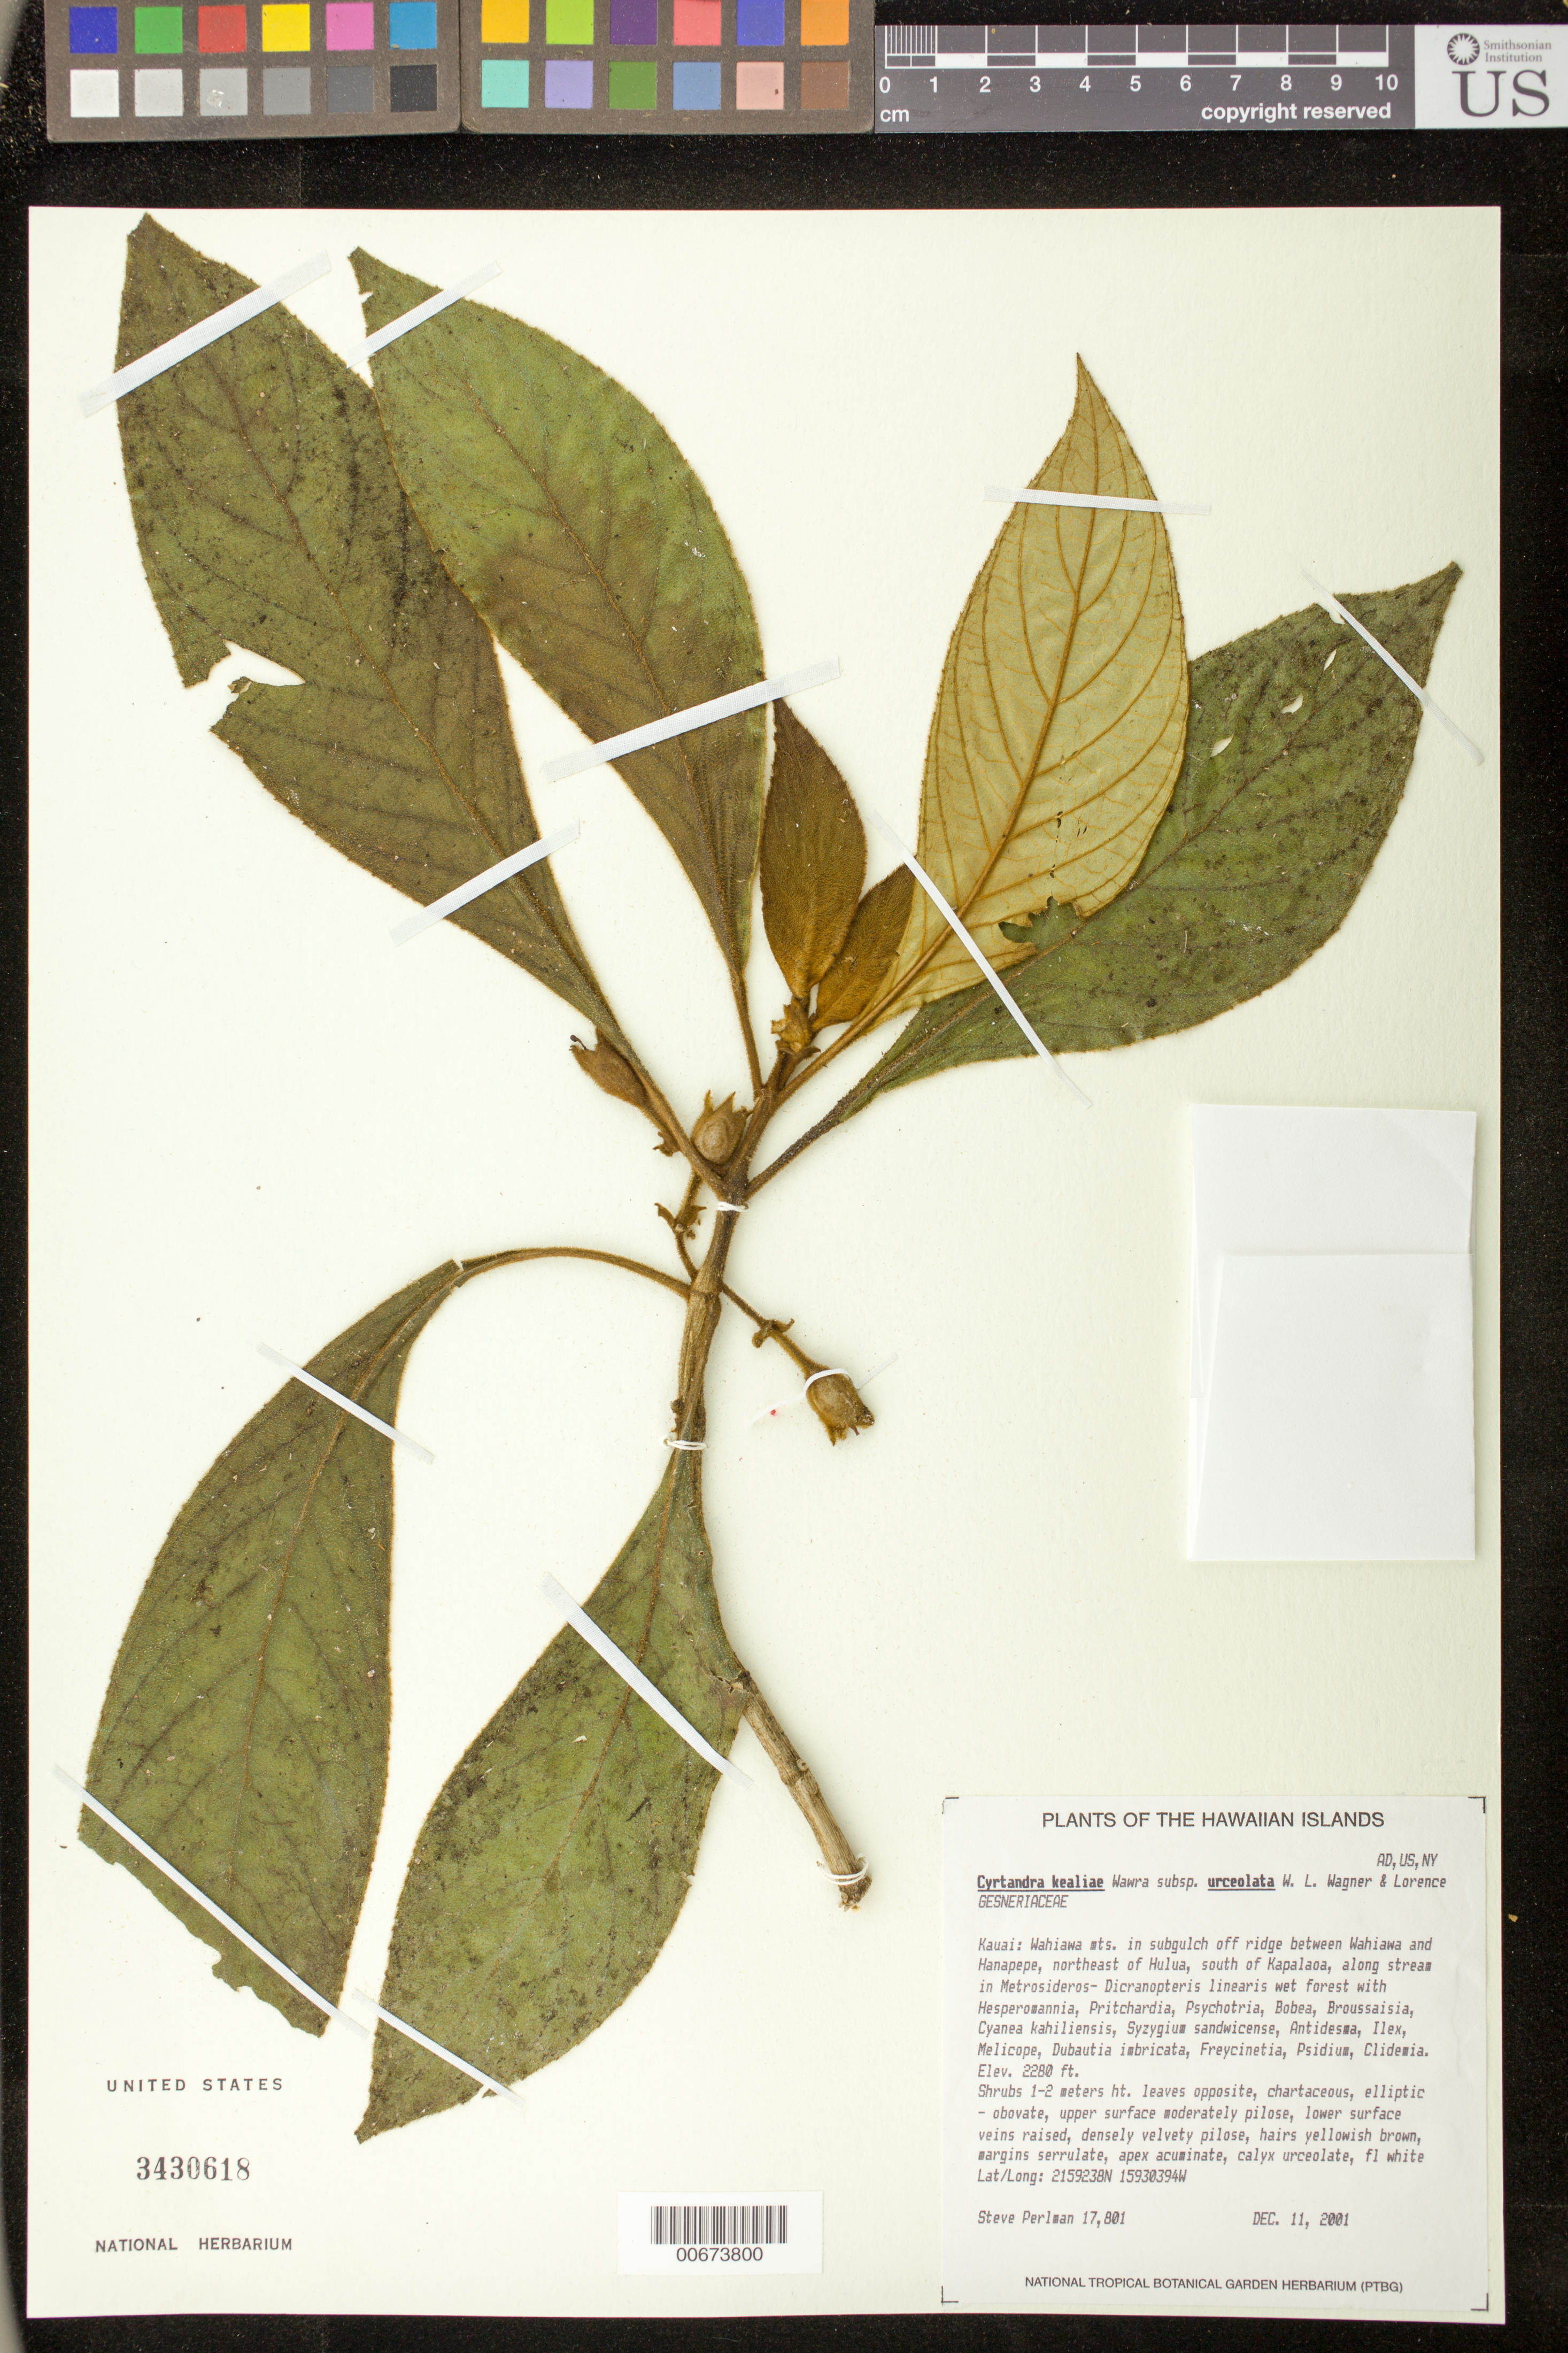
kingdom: Plantae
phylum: Tracheophyta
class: Magnoliopsida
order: Lamiales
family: Gesneriaceae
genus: Cyrtandra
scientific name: Cyrtandra kealiae subsp. urceolata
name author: W.L. Wagner & Lorence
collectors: S. P. Perlman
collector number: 17801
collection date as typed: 11 Dec 2001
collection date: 2001-12-11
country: United States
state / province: Hawaii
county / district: Kauai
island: Kaua'i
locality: Wahiawa mts., in subgulch off ridge between Wahiawa and Hanapepe, northeast of Hulua, south of Kapaloa, along stream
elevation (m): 695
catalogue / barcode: US 3430618